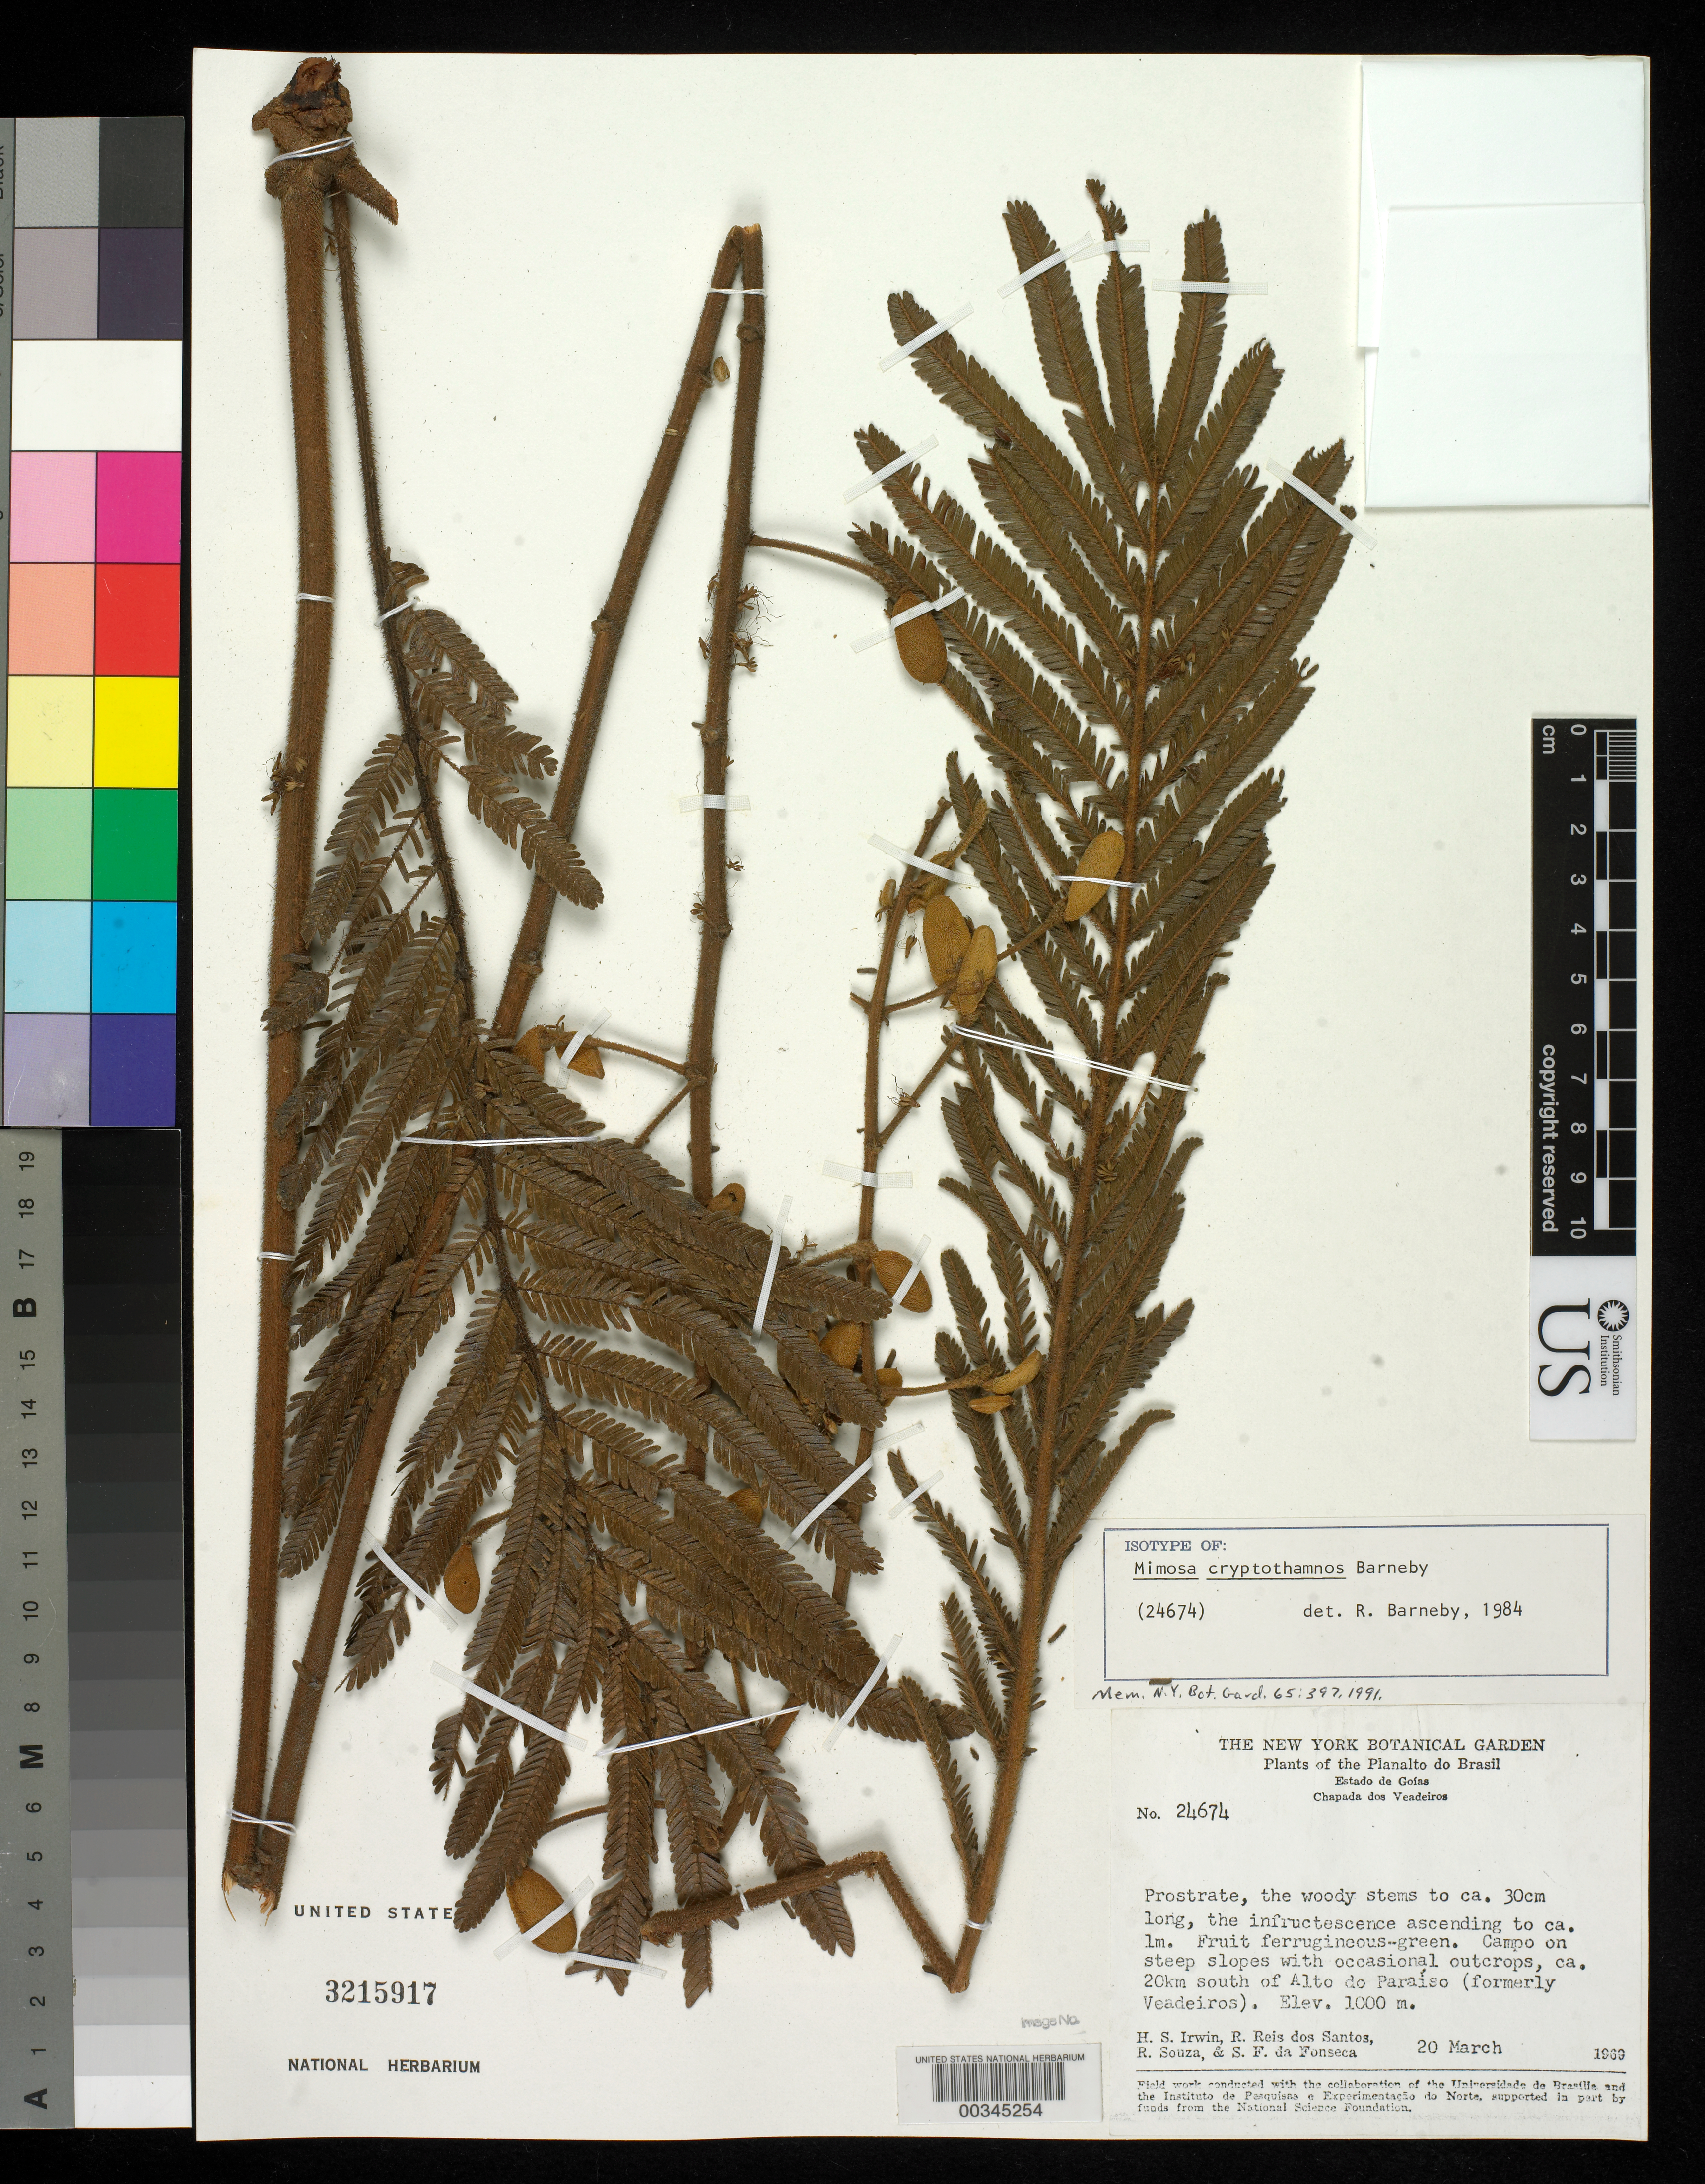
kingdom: Plantae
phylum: Tracheophyta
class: Magnoliopsida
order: Fabales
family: Fabaceae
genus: Mimosa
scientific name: Mimosa cryptothamnos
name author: Barneby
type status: Isotype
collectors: H. Irwin, R. G. P. Santos, R. Souza & S. F. Fonsêca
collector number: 24674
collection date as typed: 20 Mar 1969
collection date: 1969-03-20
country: Brazil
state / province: Goiás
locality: Chapada de Veadeiros, 20 km S of Alto do Paraiso (formerly Veadeiros).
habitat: Campo on steep slopes.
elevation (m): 1000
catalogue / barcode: US 3215917